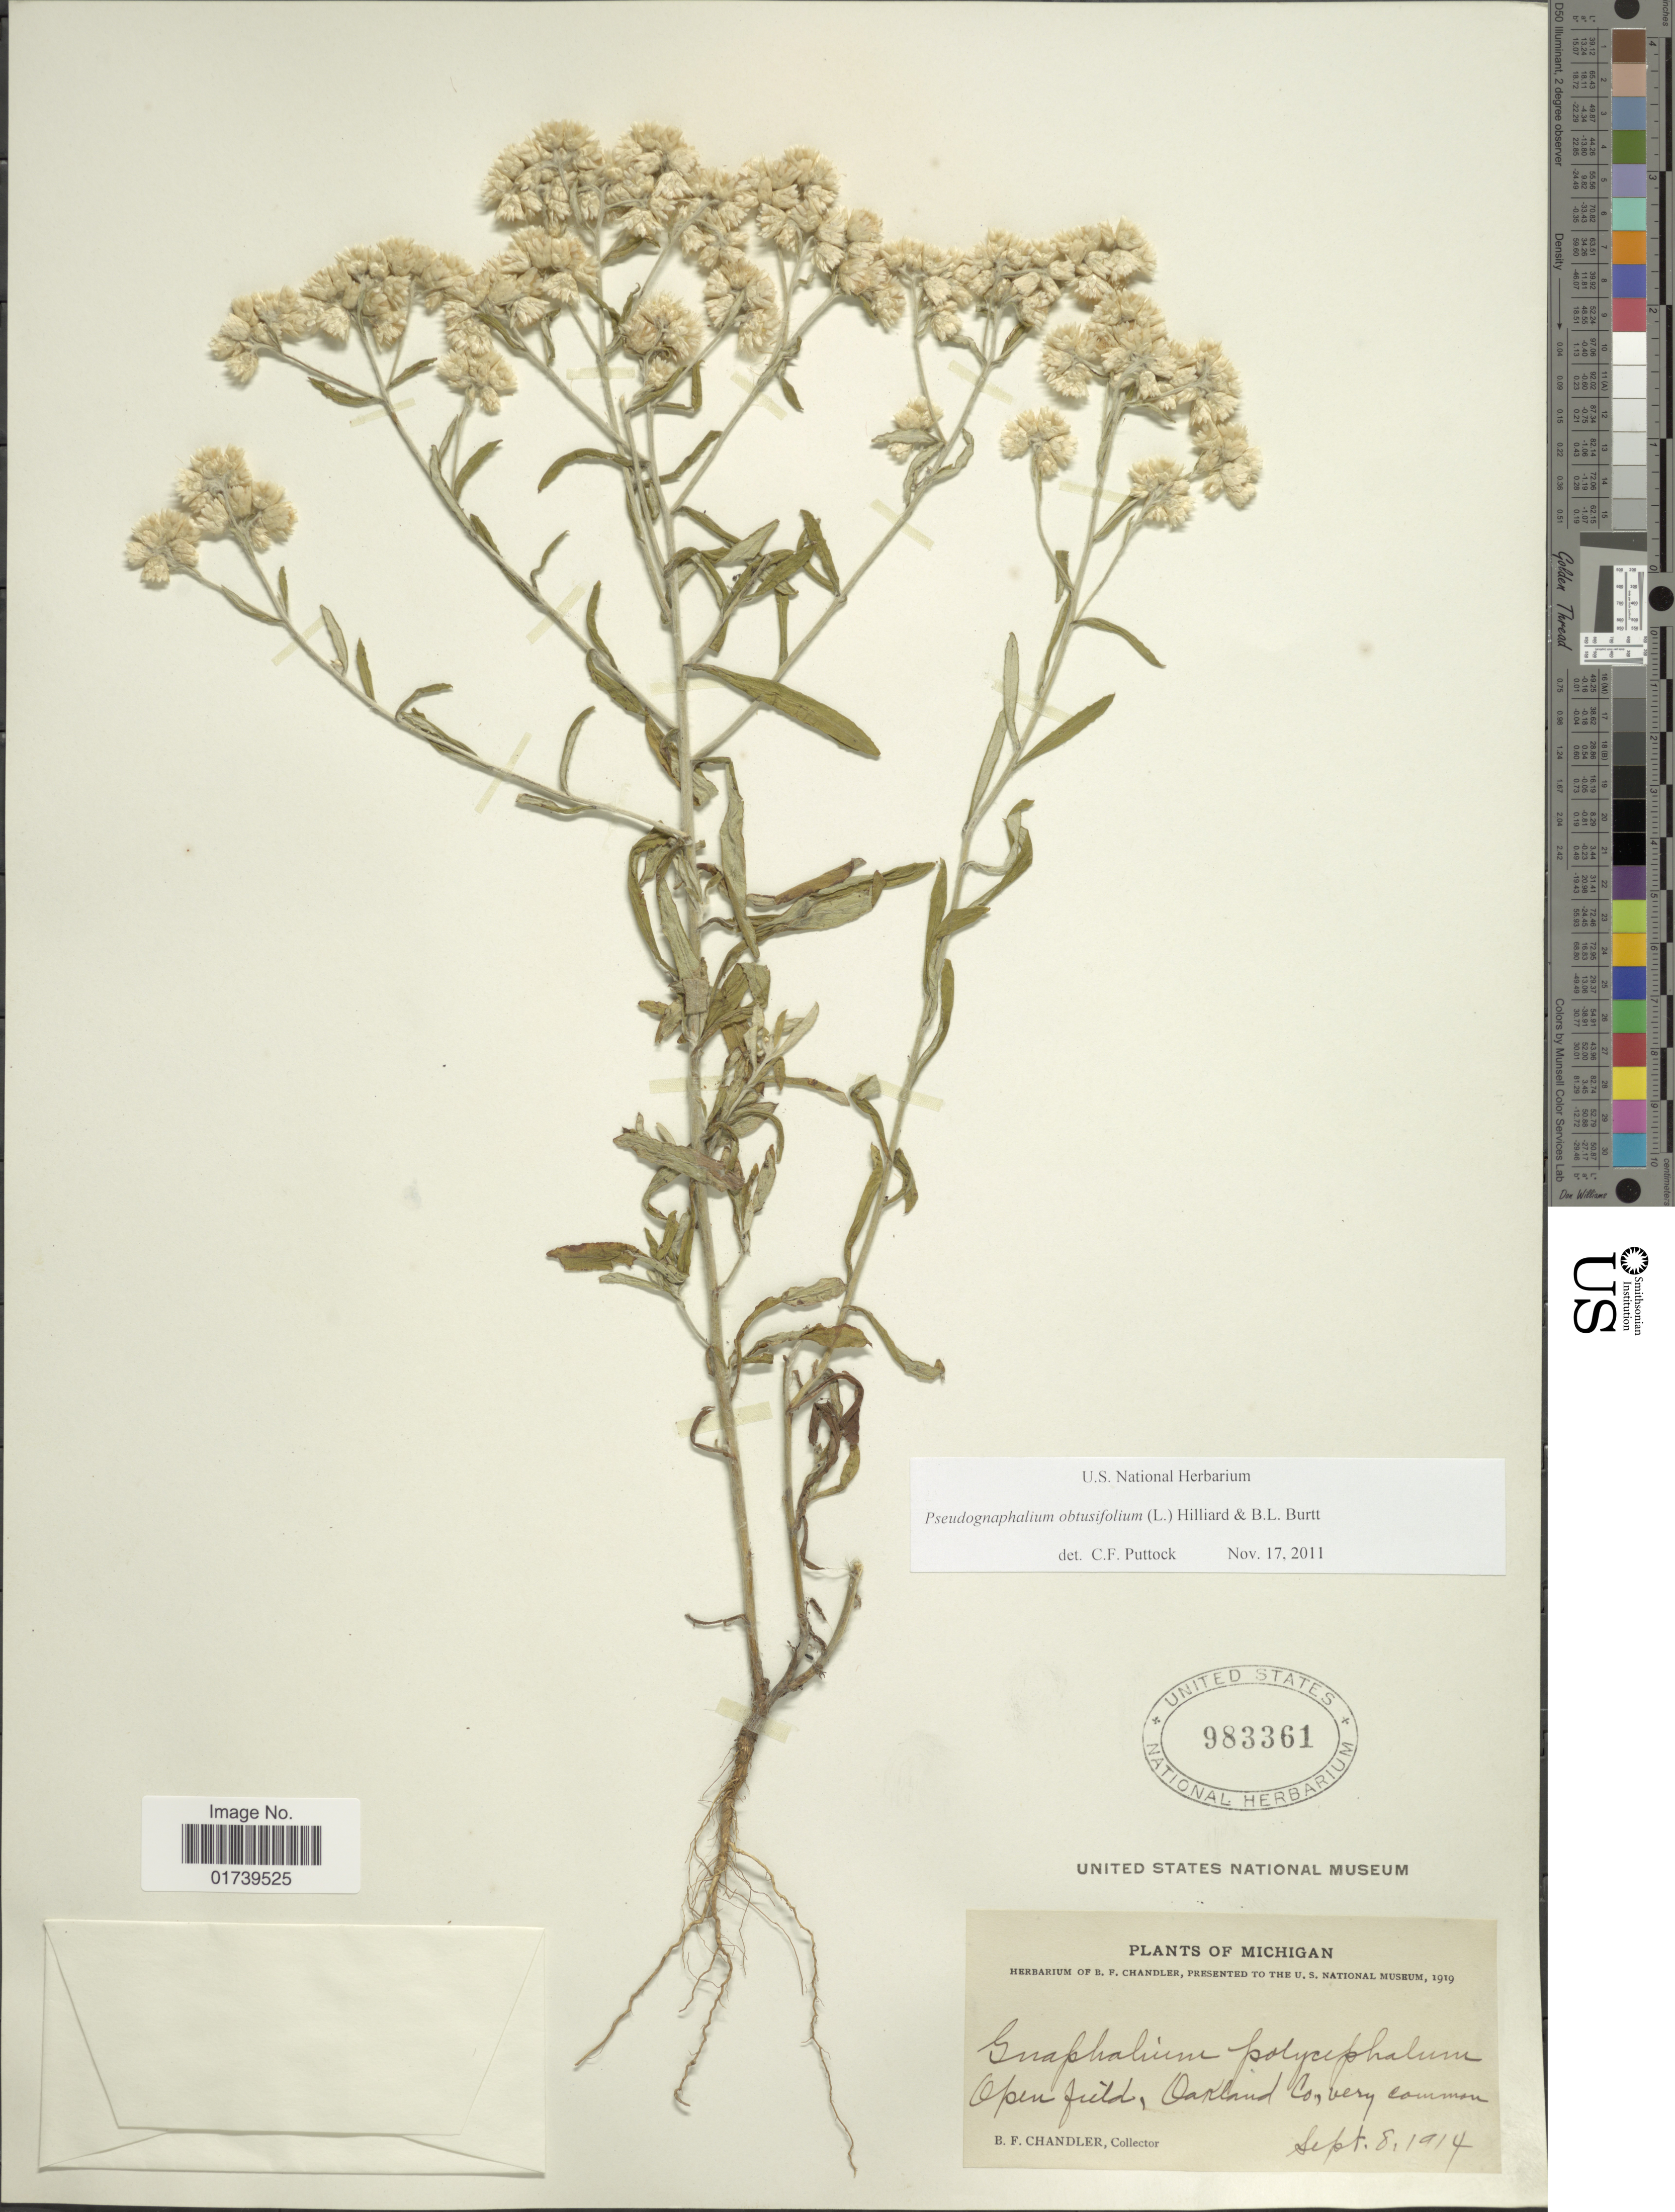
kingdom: Plantae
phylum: Tracheophyta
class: Magnoliopsida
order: Asterales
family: Asteraceae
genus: Pseudognaphalium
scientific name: Pseudognaphalium obtusifolium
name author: (L.) Hilliard & B.L. Burtt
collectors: B. F. Chandler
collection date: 1914-09-08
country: United States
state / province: Michigan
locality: Oakland Co.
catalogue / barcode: US 383361